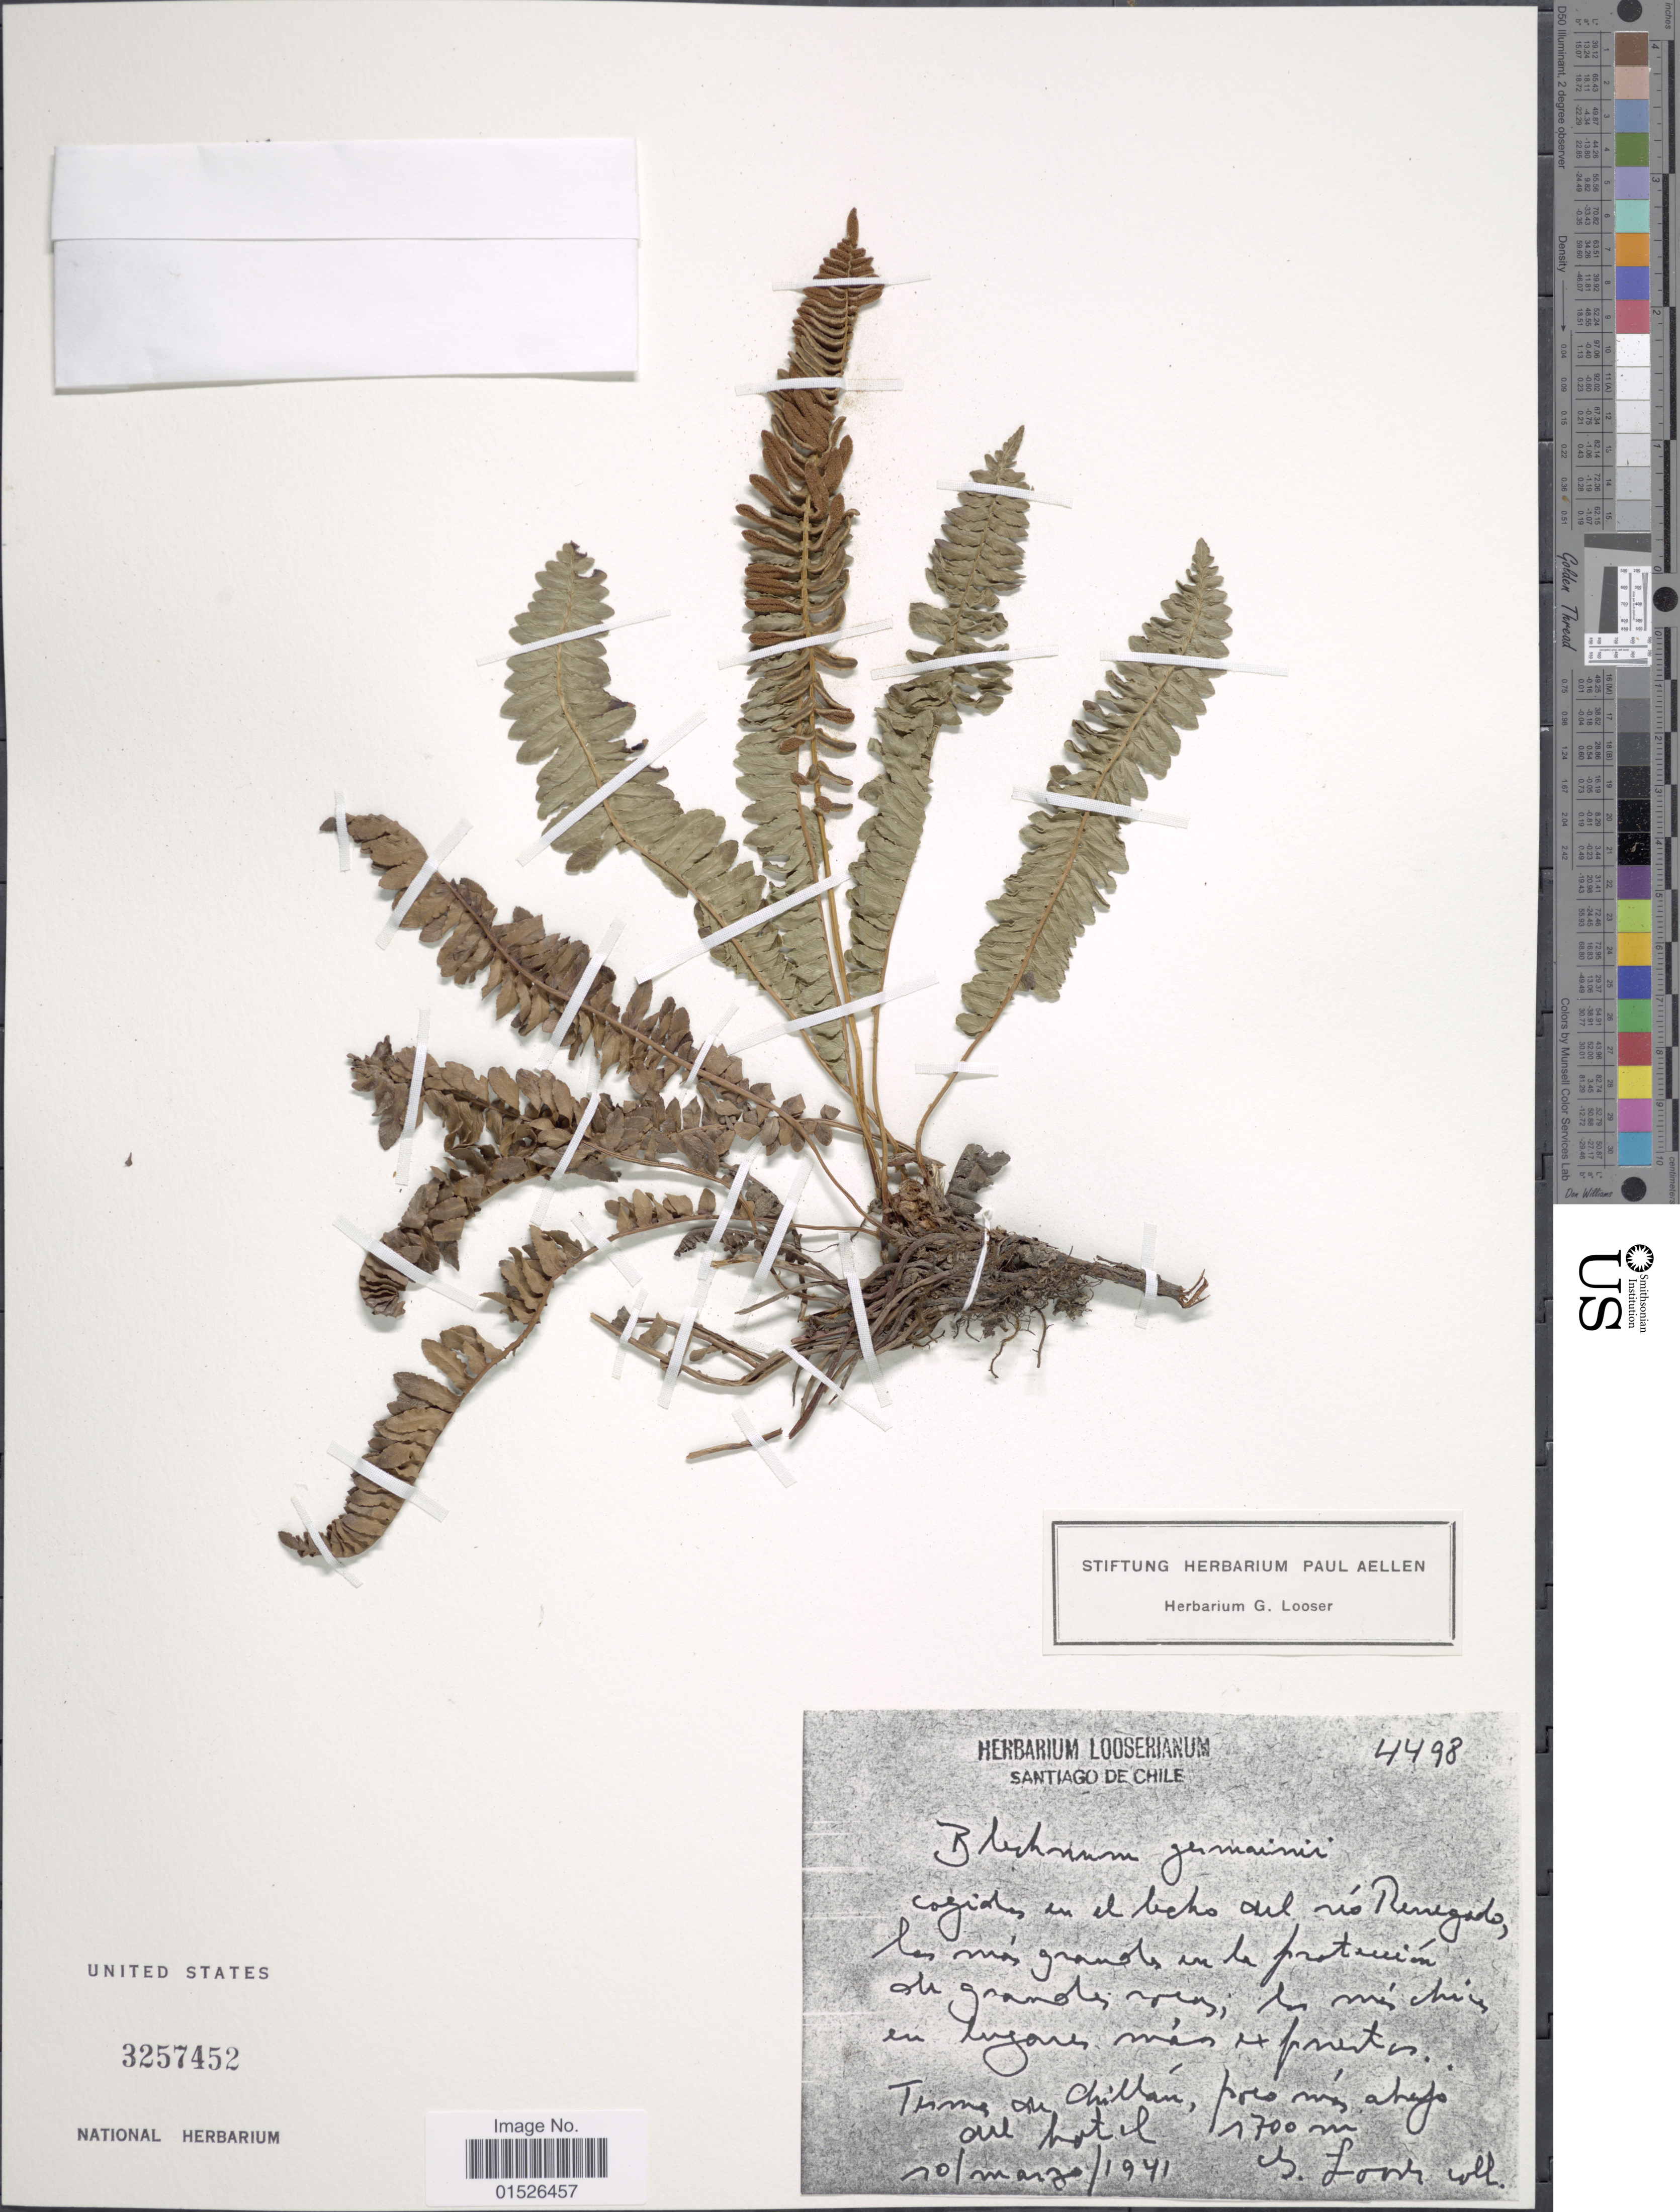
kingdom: Plantae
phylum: Tracheophyta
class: Polypodiopsida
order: Polypodiales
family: Blechnaceae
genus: Blechnum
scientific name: Blechnum microphyllum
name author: (Goldm.)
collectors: G. Looser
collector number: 4498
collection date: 1941-03-10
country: Chile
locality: Corides en el becho del Rio Renegado, Termas du Chillan, poco más abajo del hotel.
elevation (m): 1700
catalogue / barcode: US 3257452